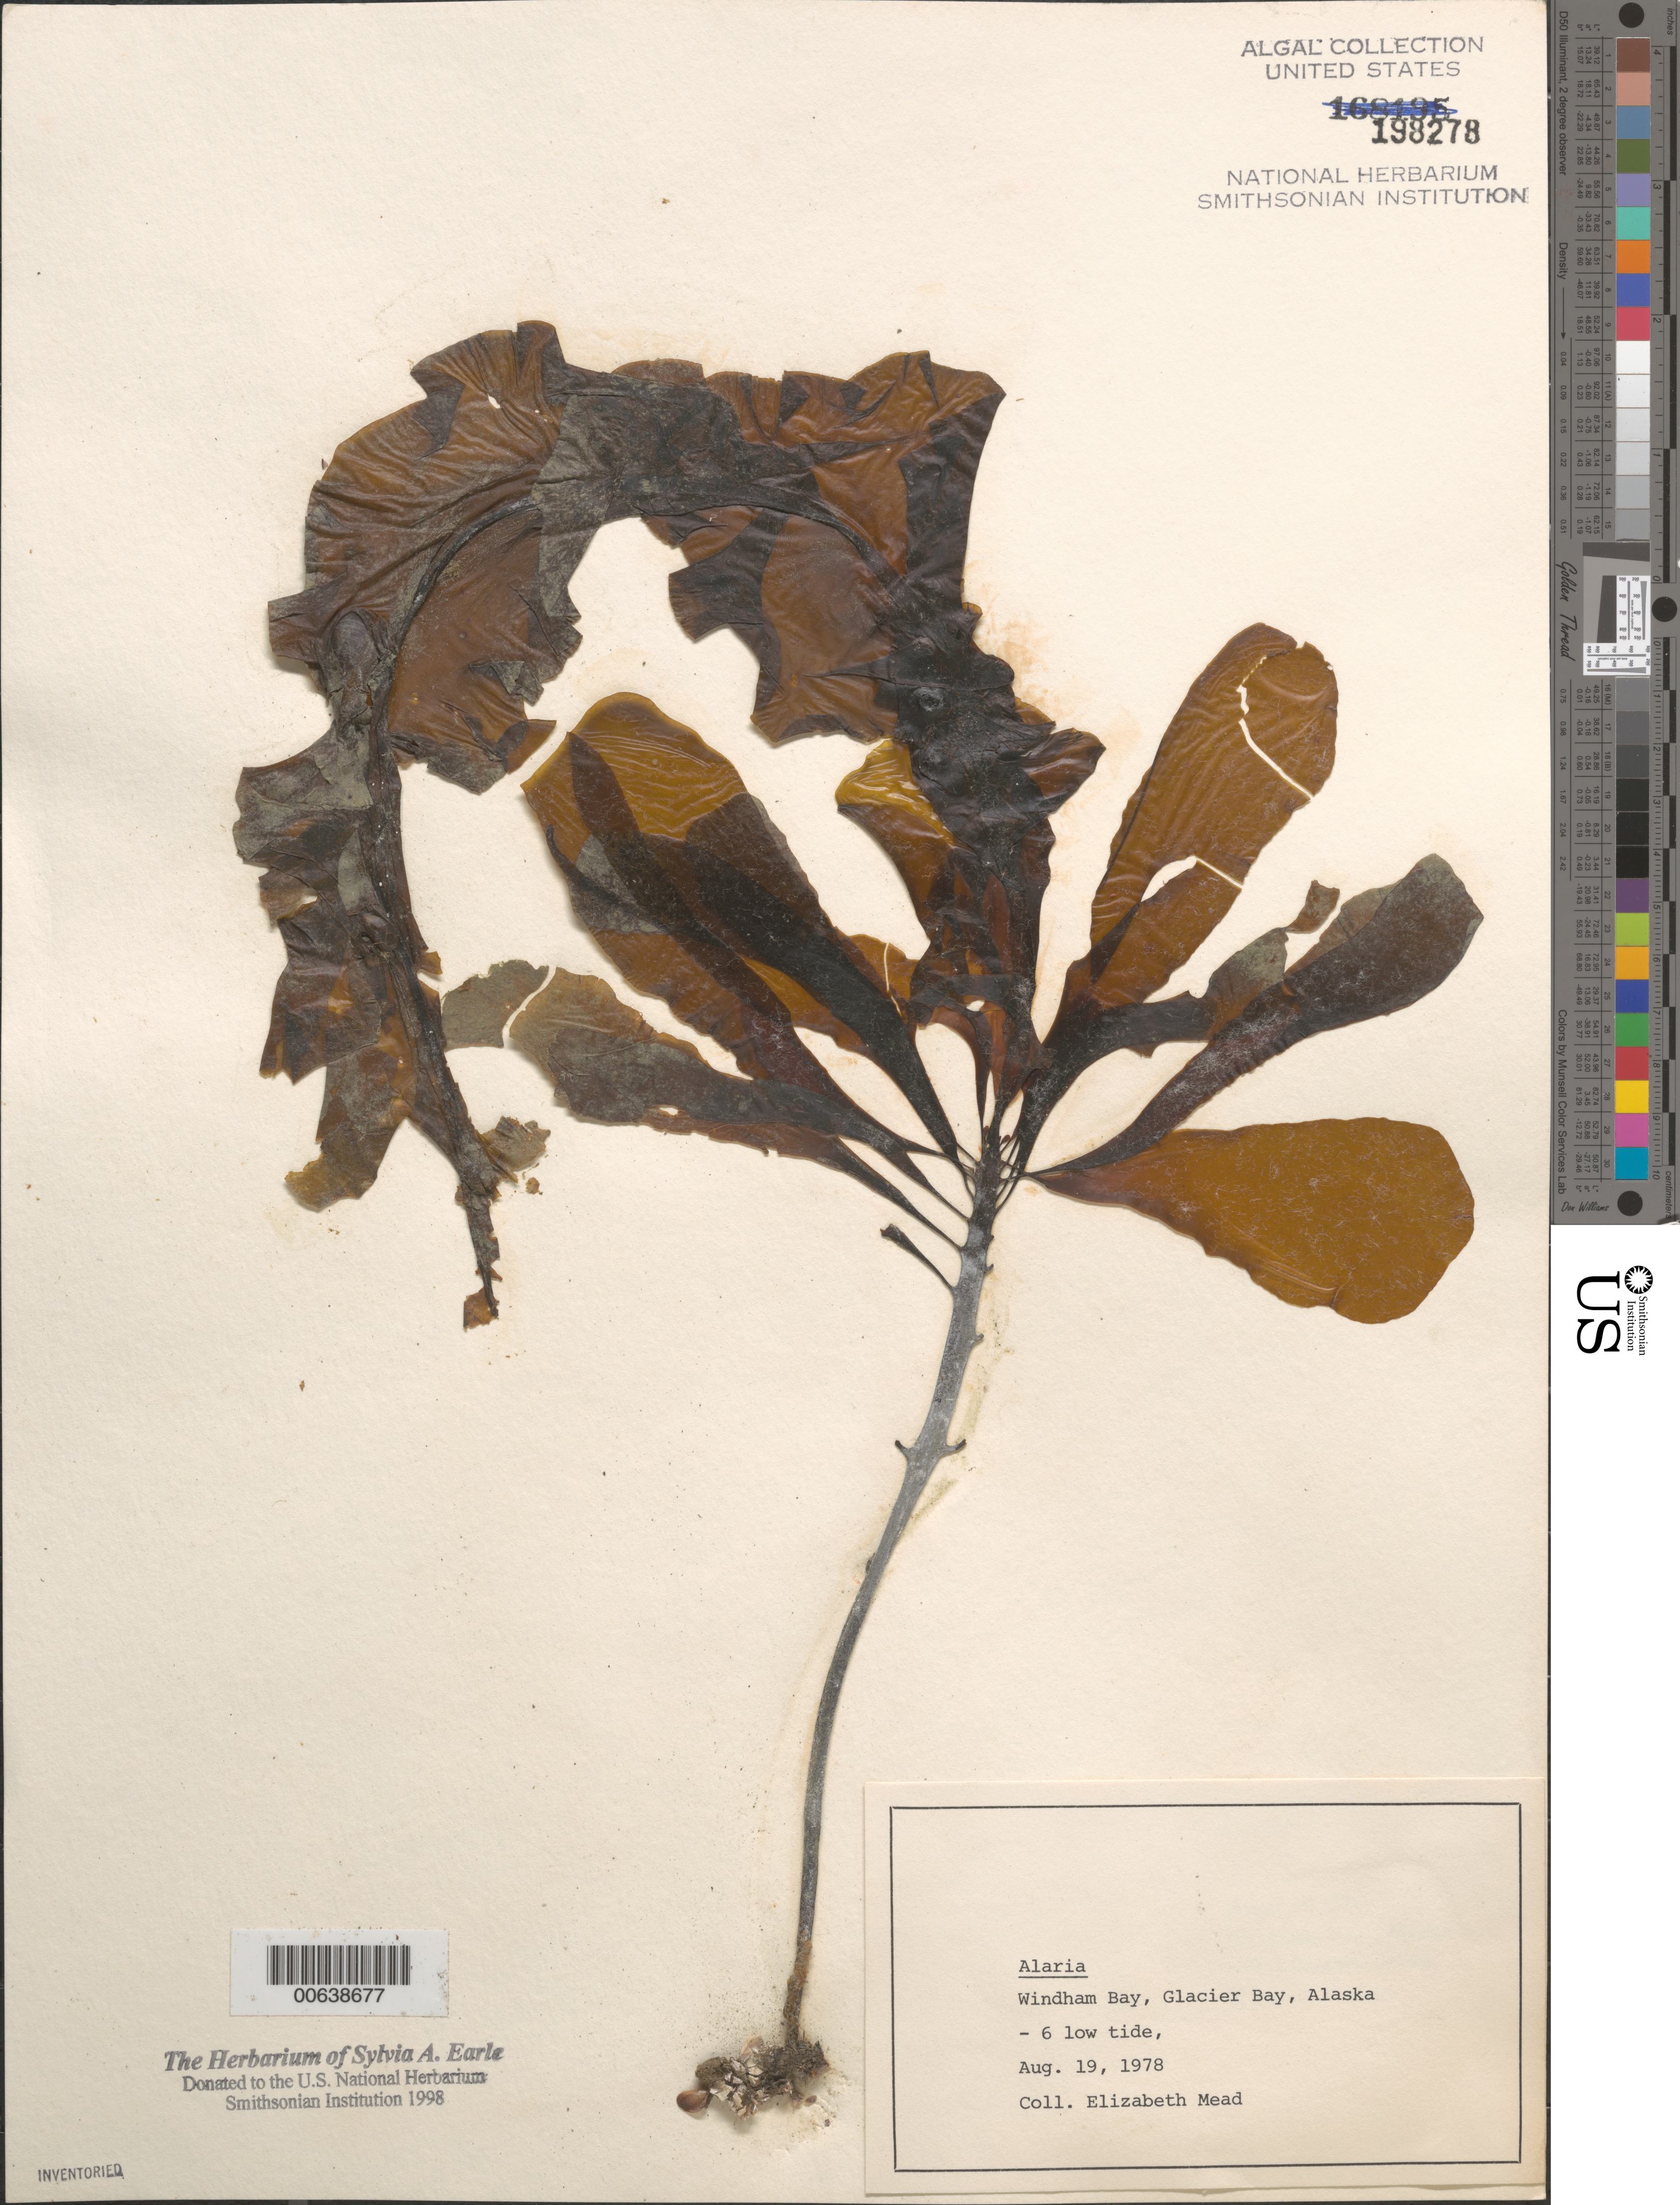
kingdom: Chromista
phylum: Ochrophyta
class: Phaeophyceae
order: Laminariales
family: Alariaceae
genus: Alaria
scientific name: Alaria sp.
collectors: E. Mead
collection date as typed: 19 Aug 1978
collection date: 1978-08-19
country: United States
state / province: Alaska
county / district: Skagway-Yakutat-Angoon Division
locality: Windham Bay, Glacier Bay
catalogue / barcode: US 198278